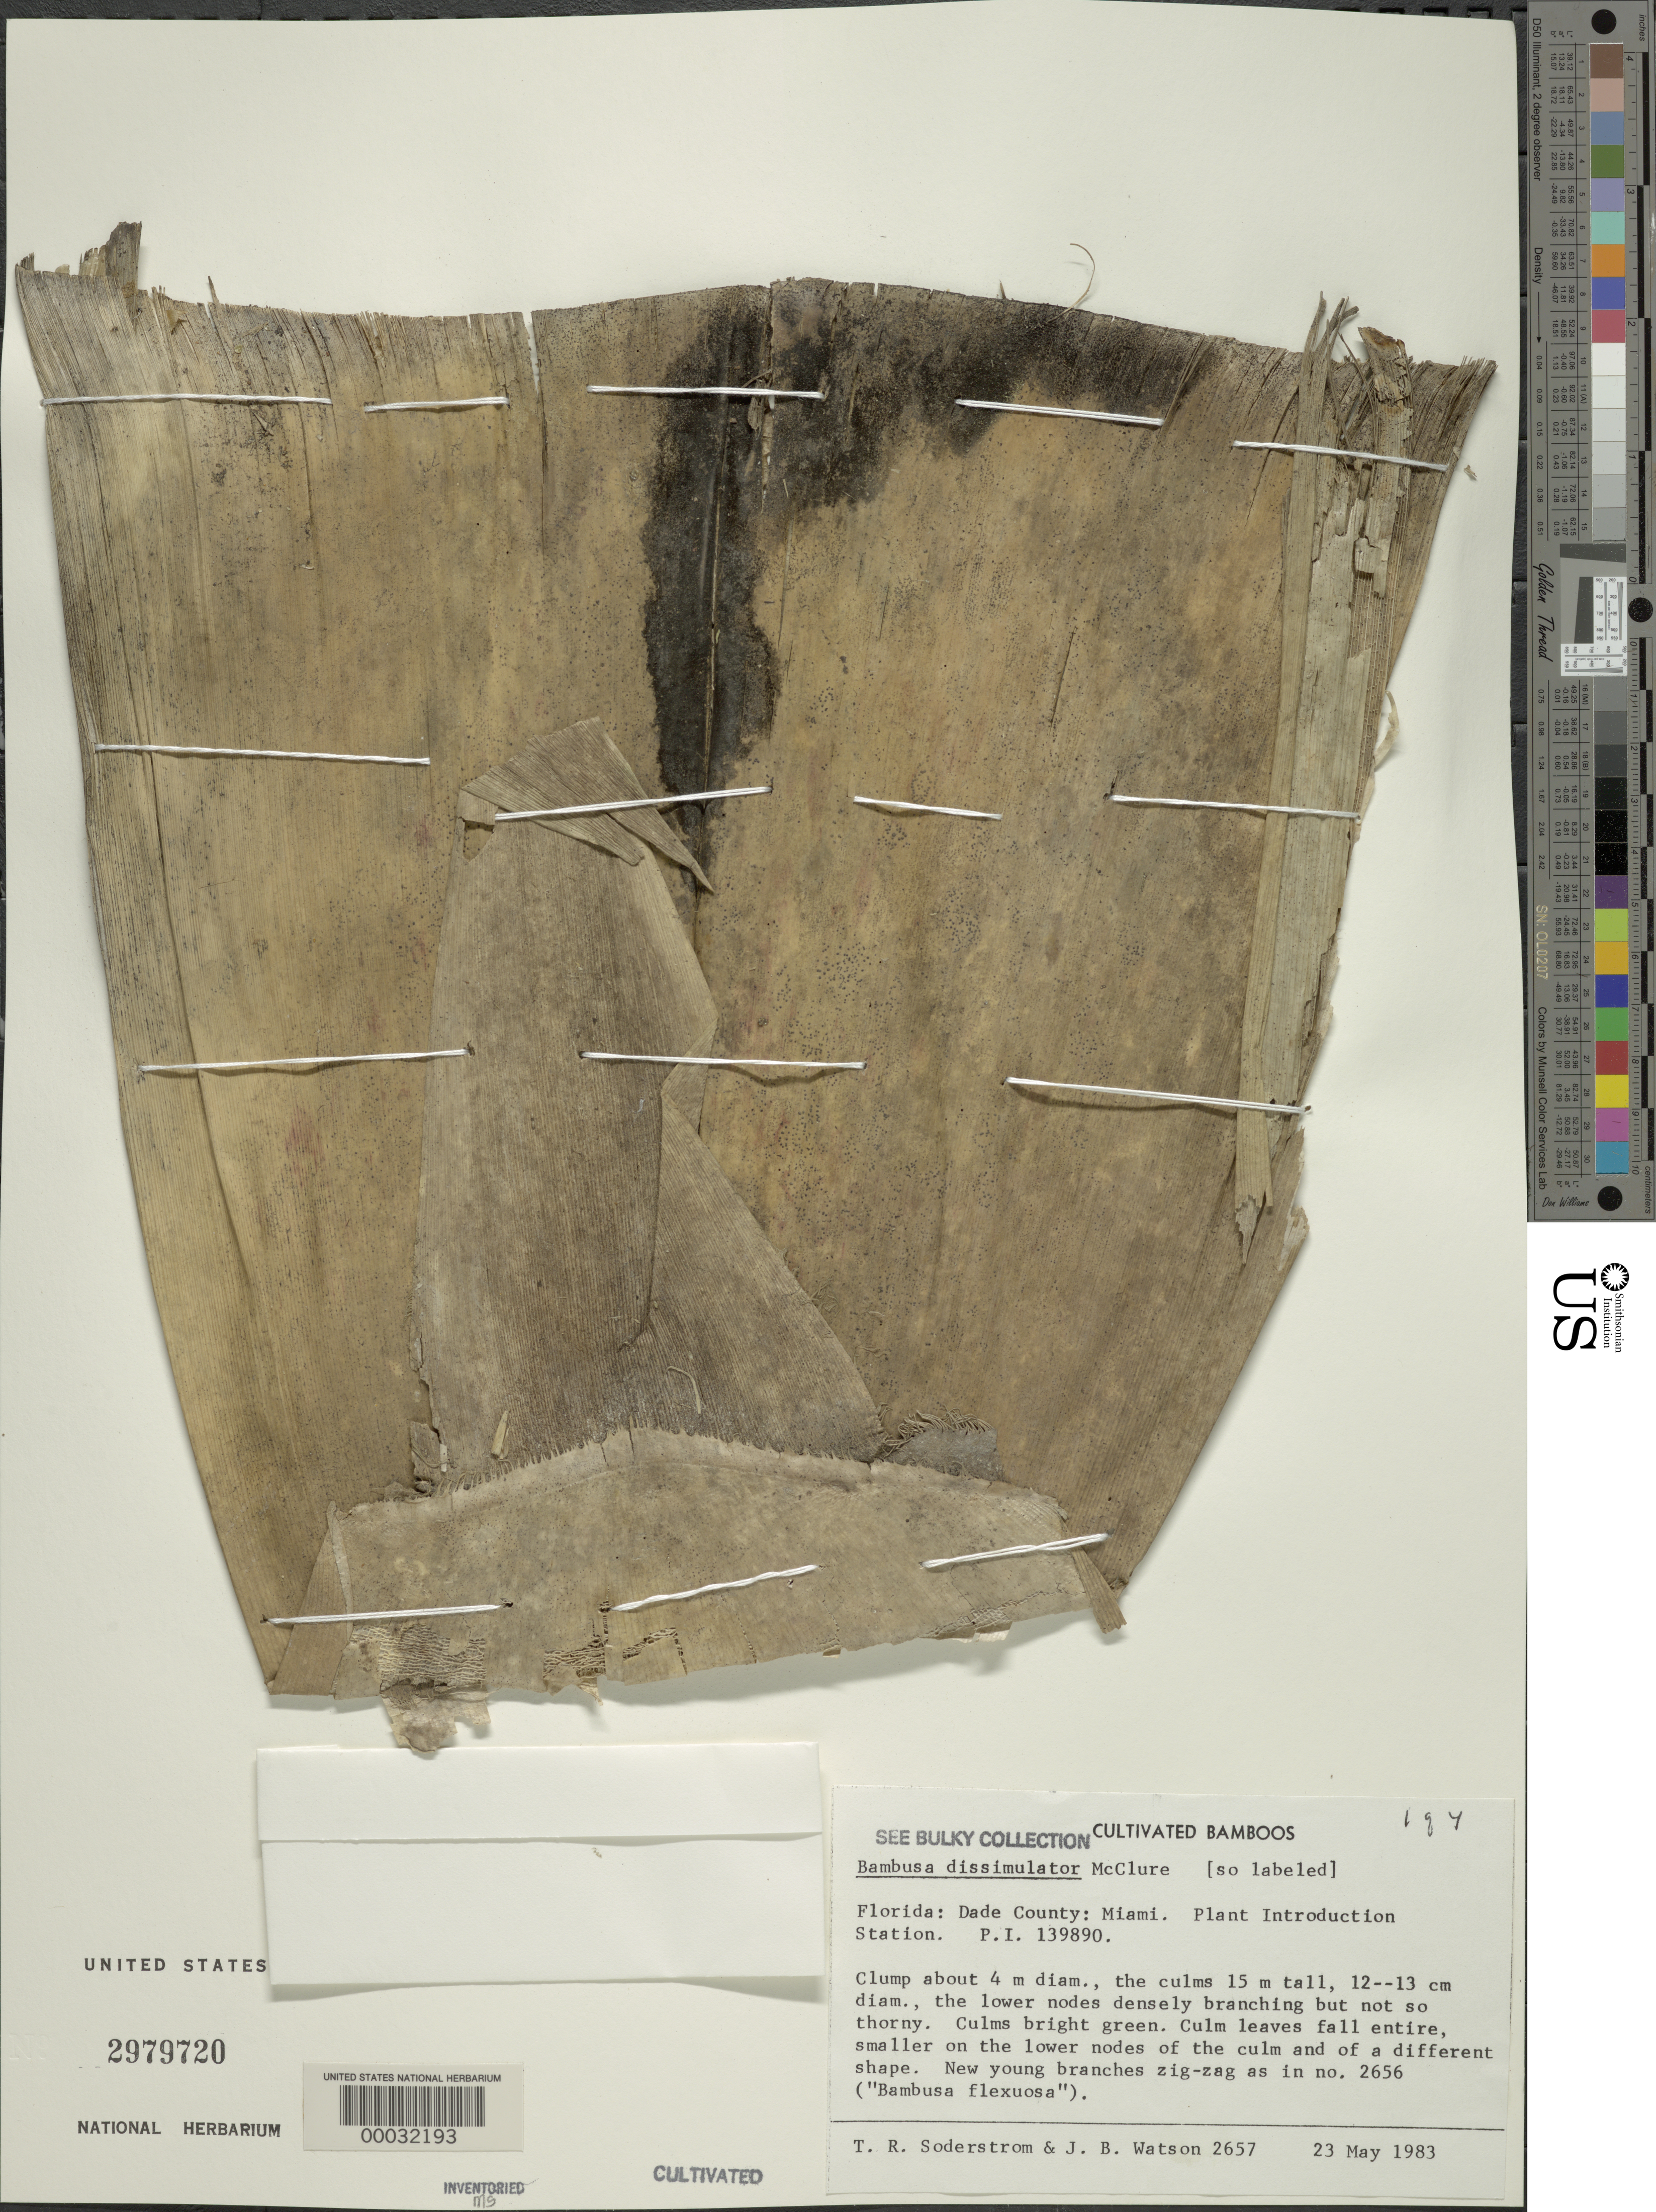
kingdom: Plantae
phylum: Tracheophyta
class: Liliopsida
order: Poales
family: Poaceae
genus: Bambusa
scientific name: Bambusa dissimulator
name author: McClure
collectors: T. R. Soderstrom & J. B. Watson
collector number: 2657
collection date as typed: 23 May 1983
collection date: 1983-05-23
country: United States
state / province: Florida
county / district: Dade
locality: Plant Introduction Station-Miami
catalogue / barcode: US 2979720